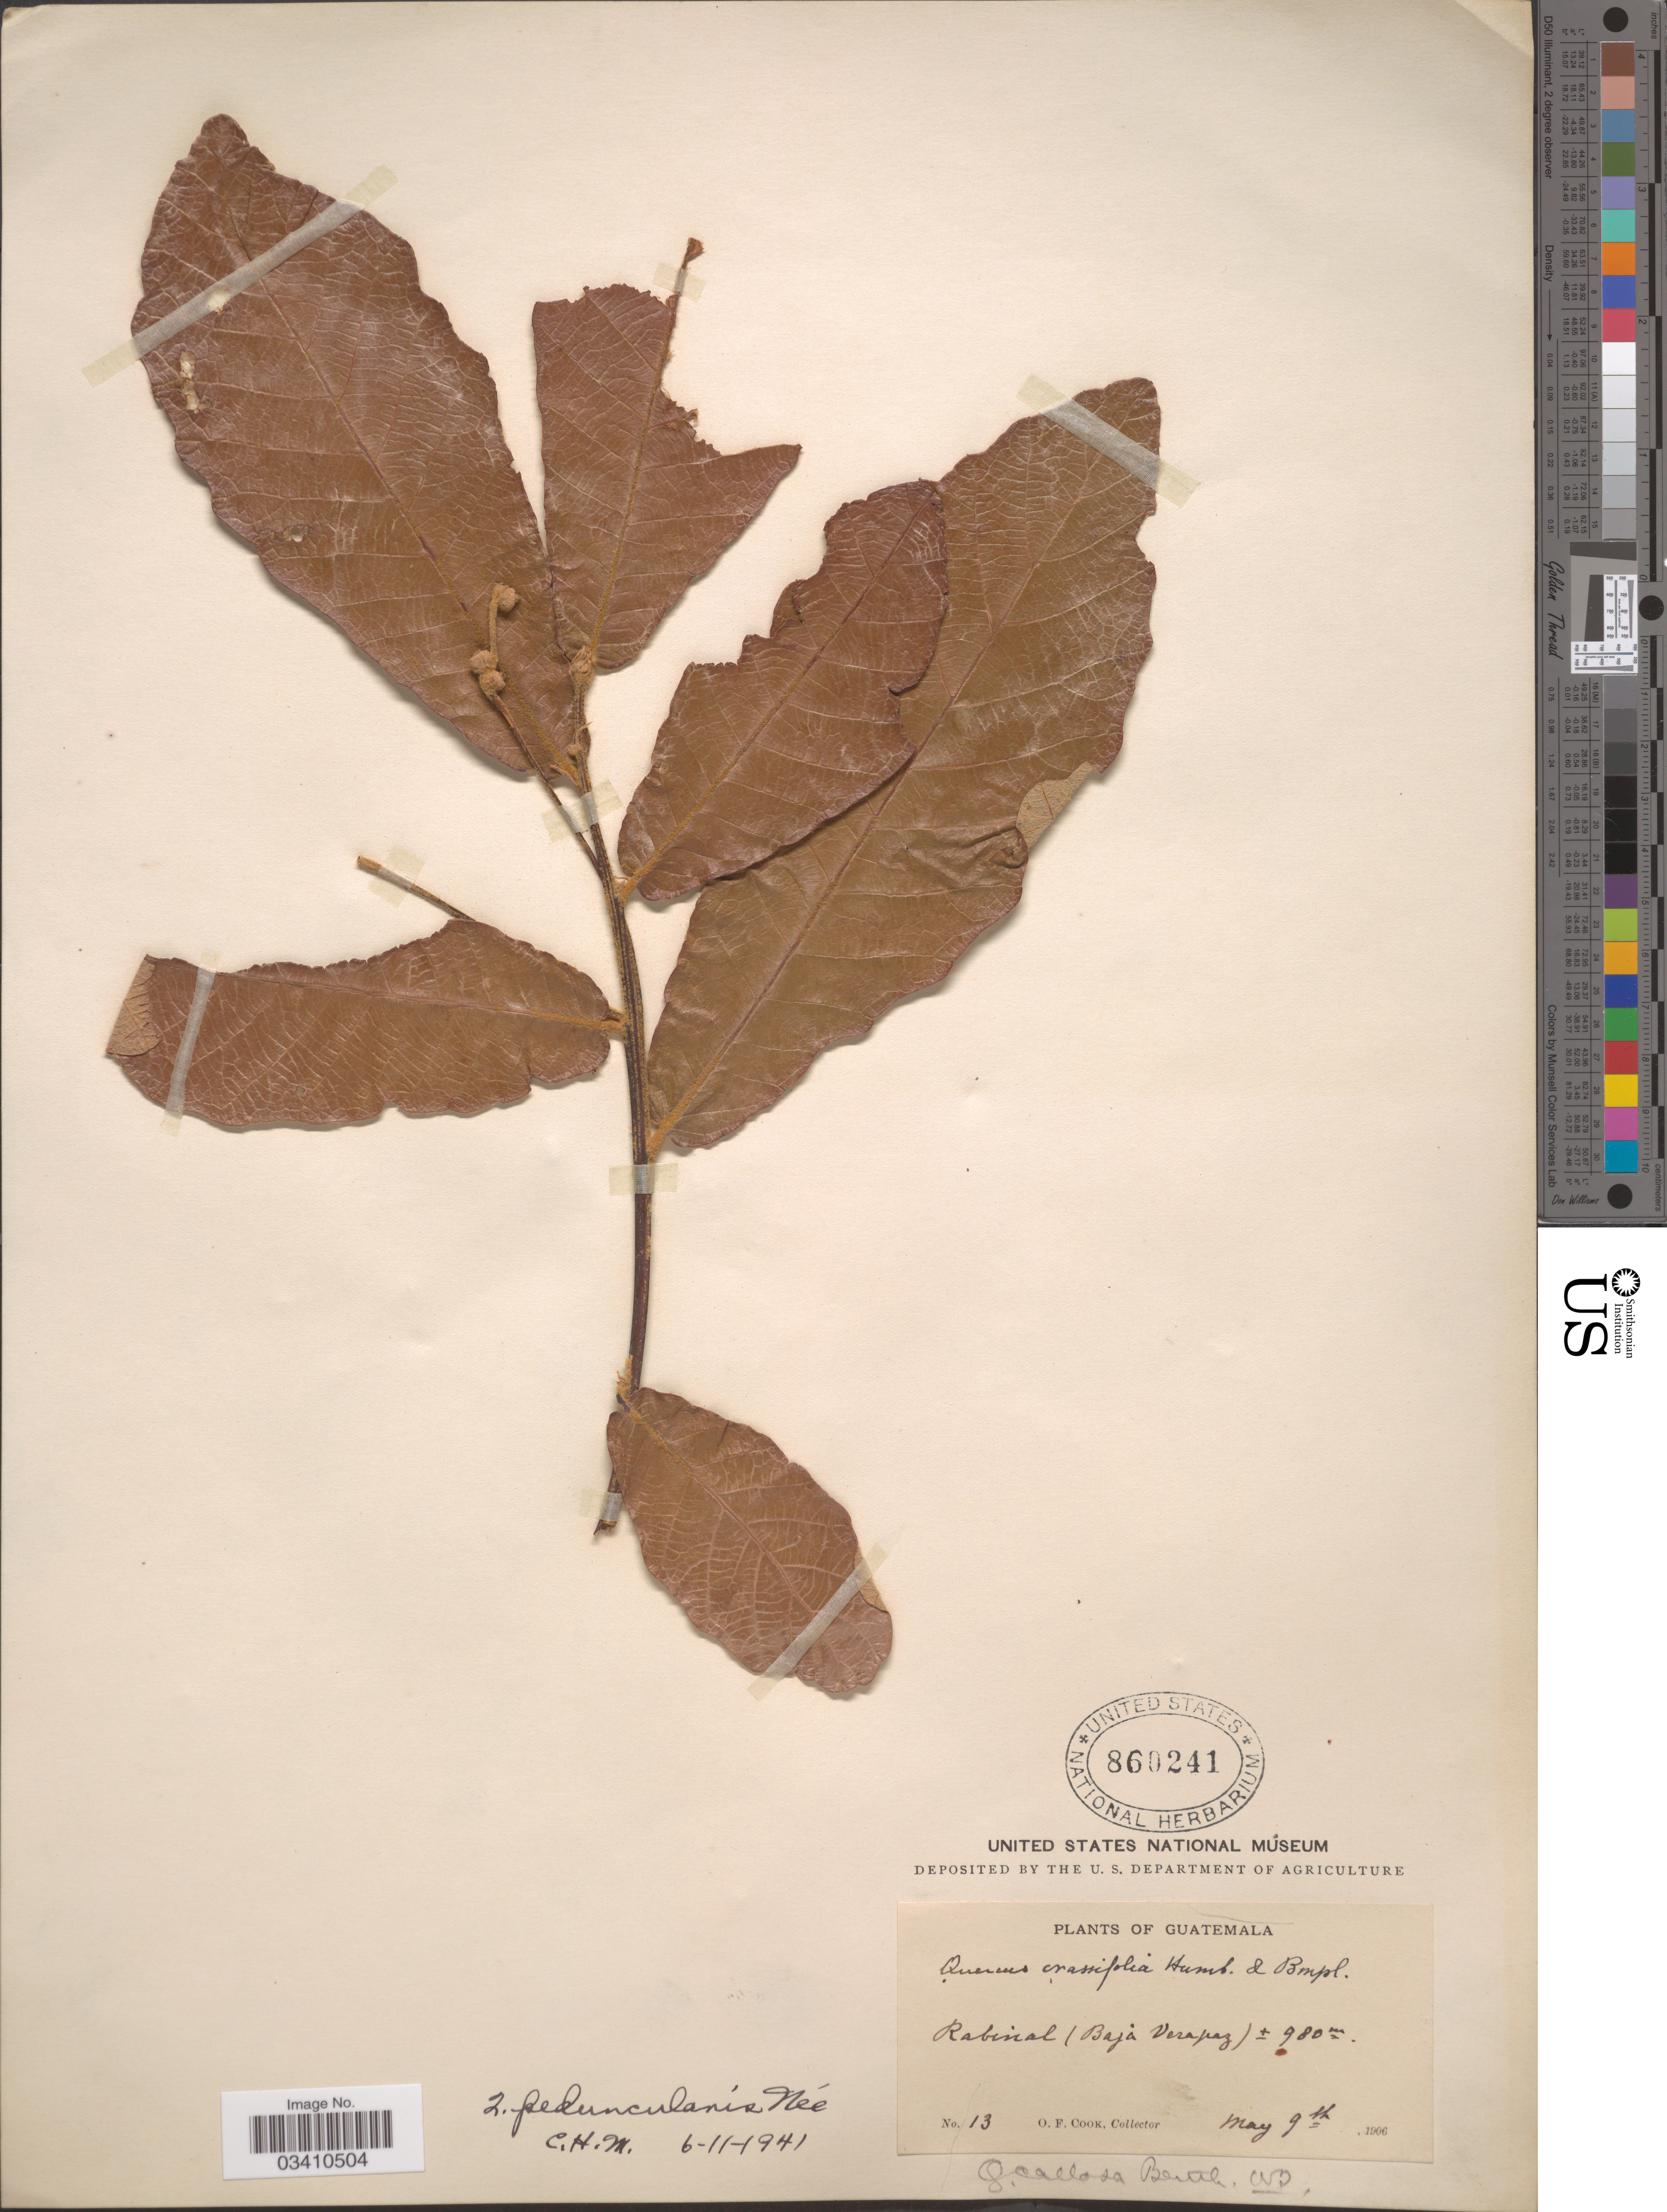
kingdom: Plantae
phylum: Tracheophyta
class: Magnoliopsida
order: Fagales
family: Fagaceae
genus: Quercus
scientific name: Quercus peduncularis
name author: Née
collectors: O. F. Cook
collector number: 13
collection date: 1906-05-09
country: Guatemala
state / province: Baja Verapaz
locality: Rabinal (Baja Verapaz).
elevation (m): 980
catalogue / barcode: US 860241